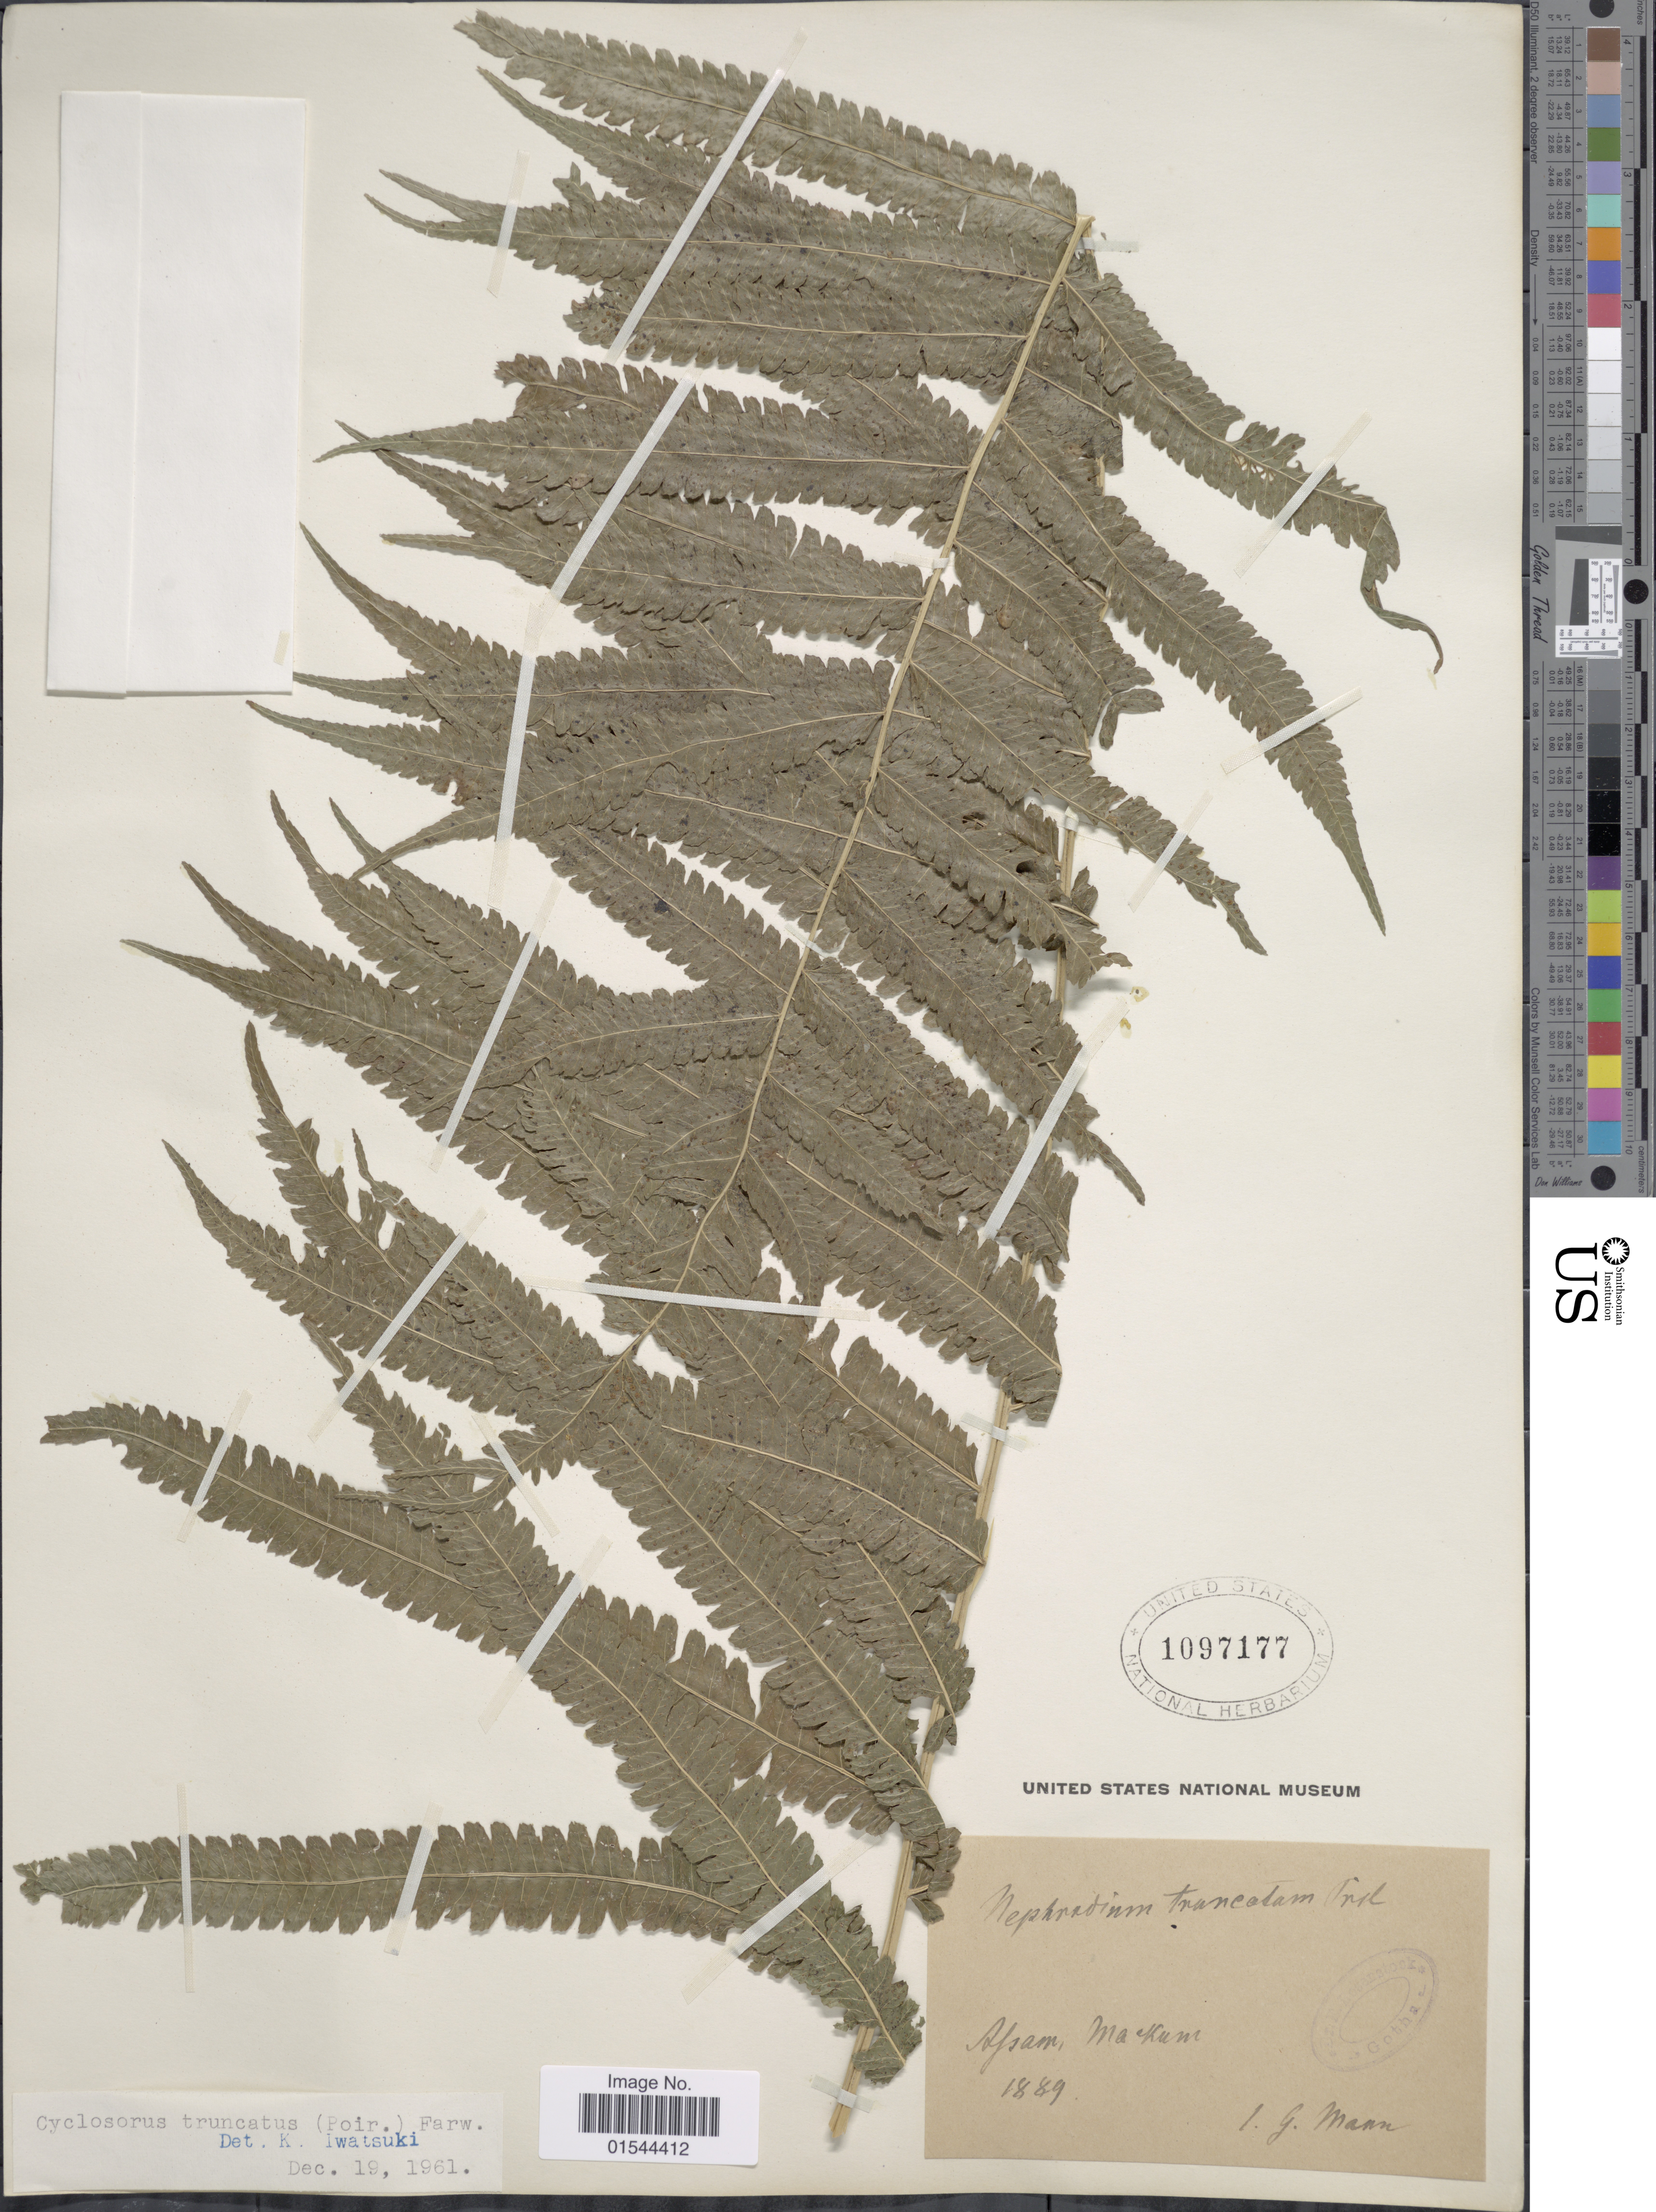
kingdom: Plantae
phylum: Tracheophyta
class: Polypodiopsida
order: Polypodiales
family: Thelypteridaceae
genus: Pneumatopteris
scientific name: Pneumatopteris truncata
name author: (Poir.) Holttum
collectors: G. Mann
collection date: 1889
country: India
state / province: Assam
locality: Makum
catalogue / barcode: US 1097177